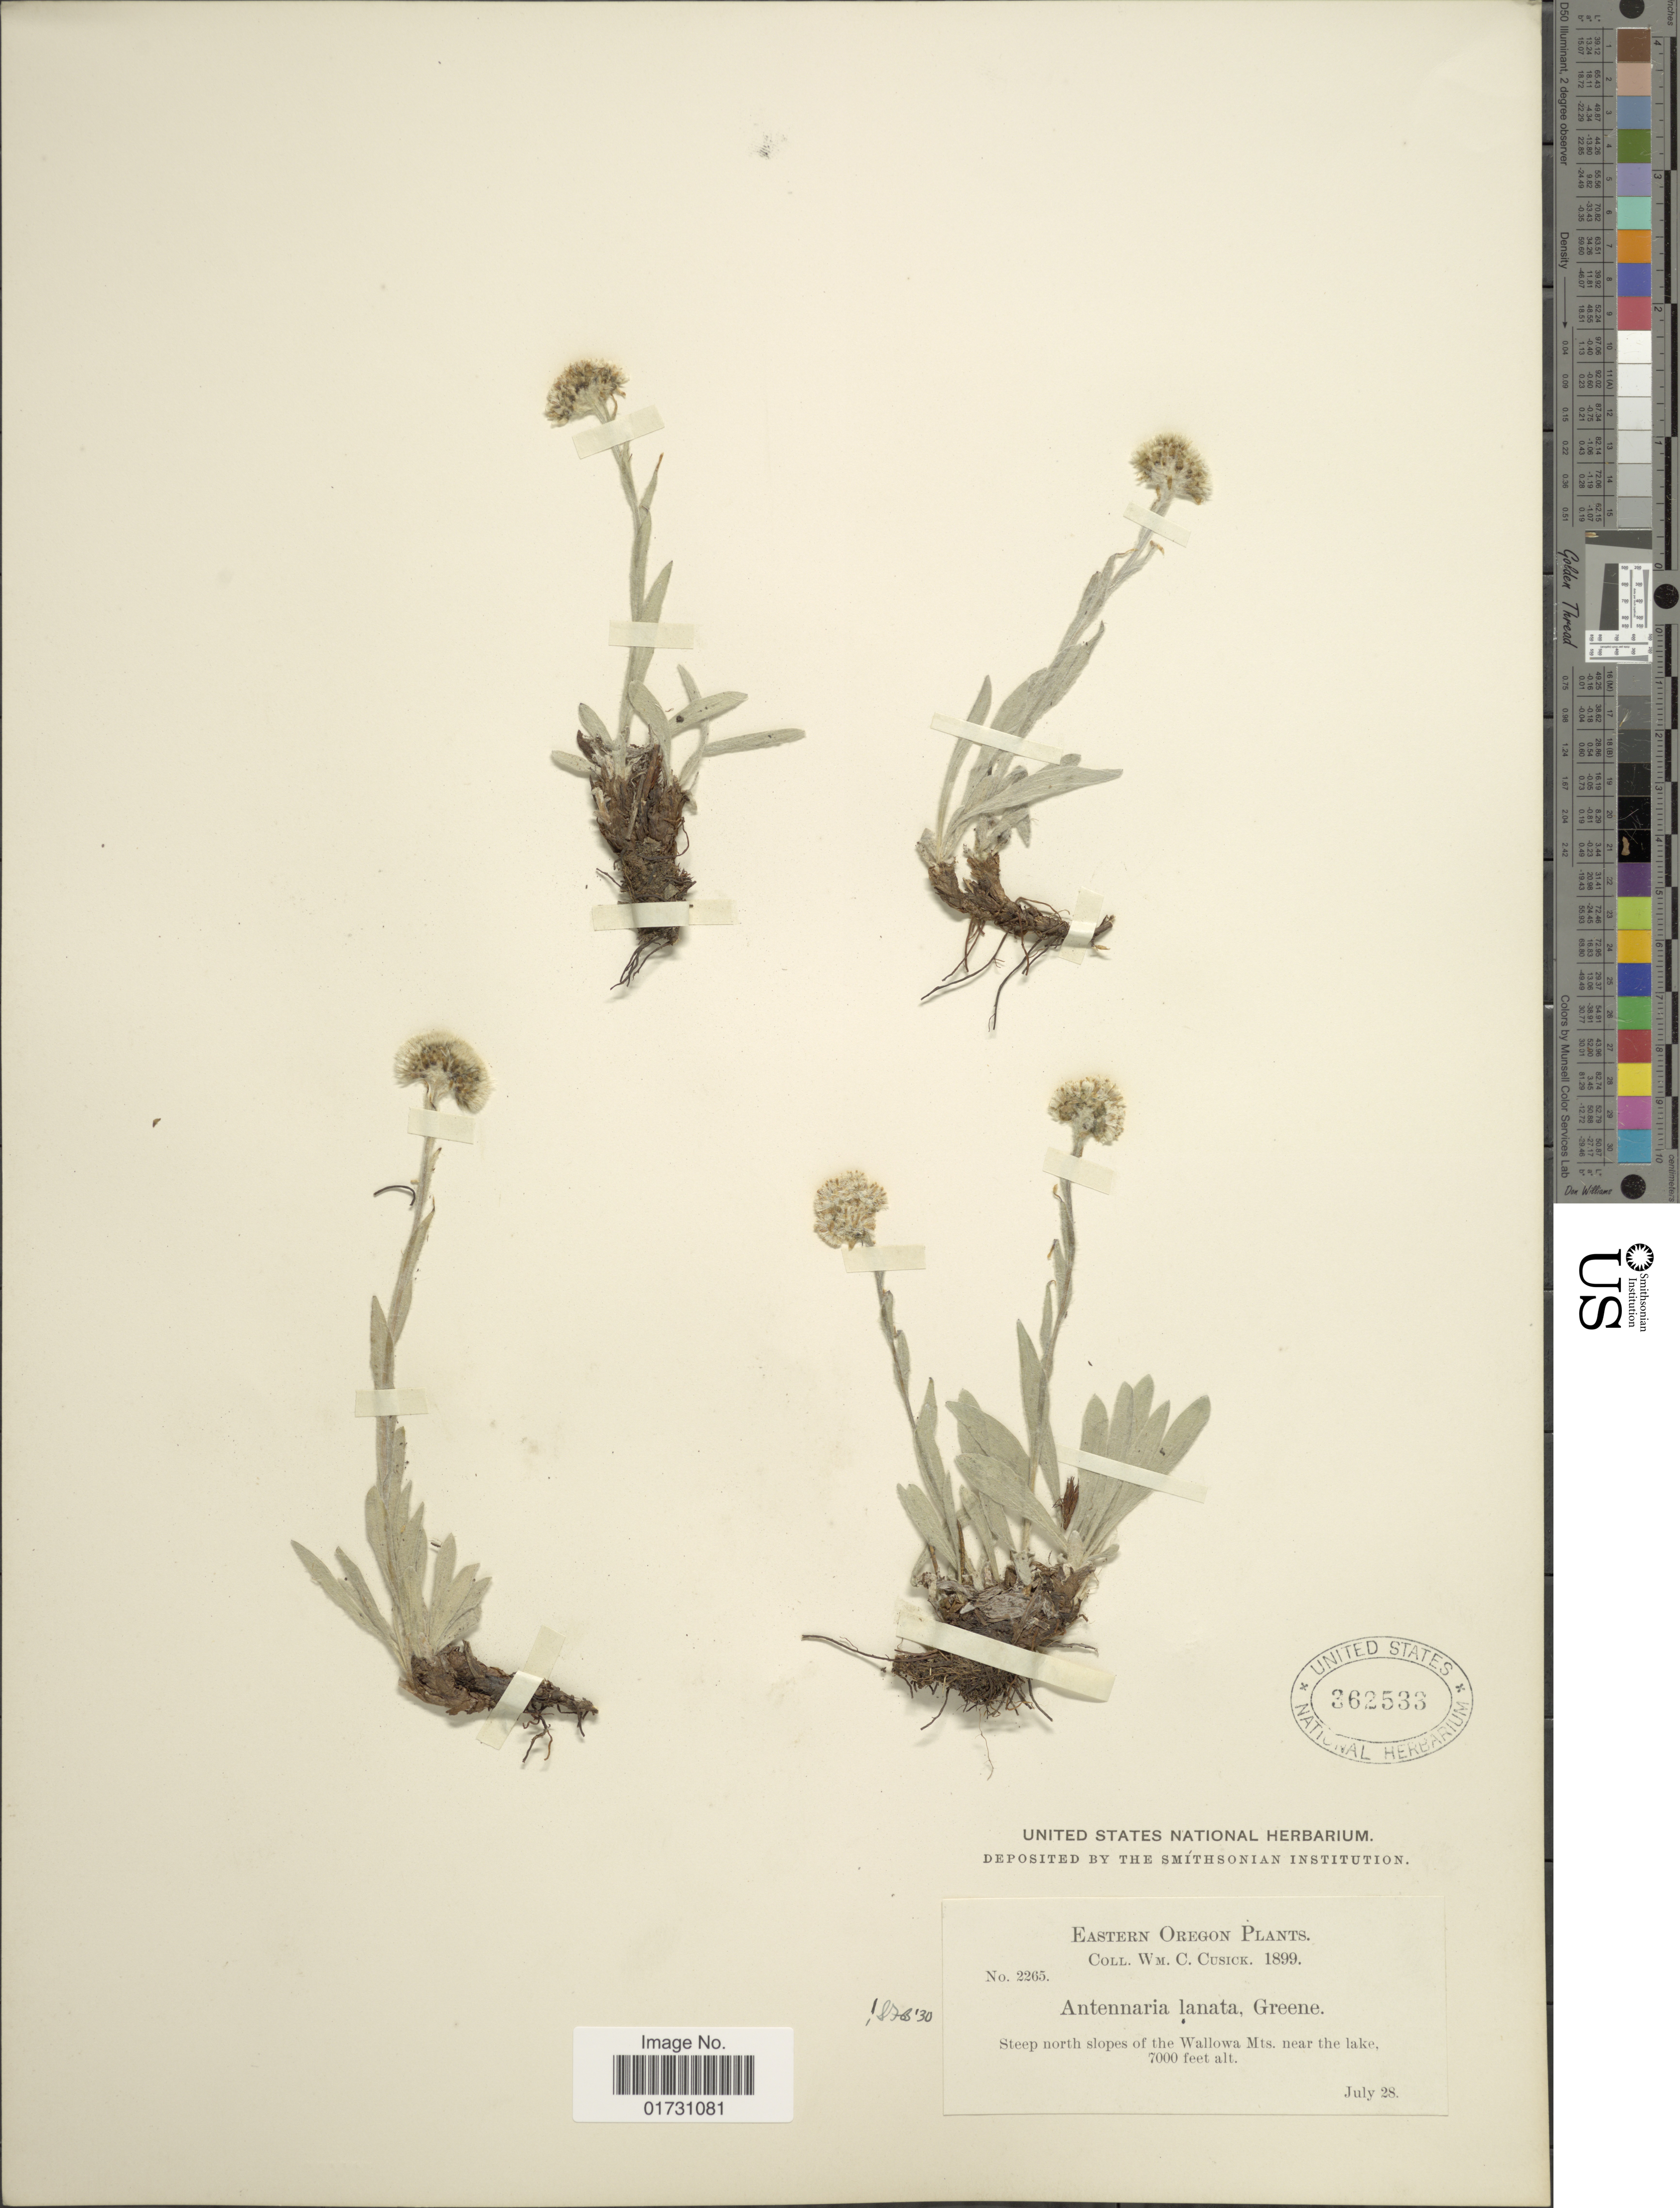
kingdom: Plantae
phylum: Tracheophyta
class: Magnoliopsida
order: Asterales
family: Asteraceae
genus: Antennaria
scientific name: Antennaria lanata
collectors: W. C. Cusick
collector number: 2265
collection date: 1899-07-28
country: United States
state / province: Oregon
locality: Eastern Oregon, Steep north slopes of the Wallowa Mts., Near the lake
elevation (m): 2134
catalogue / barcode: US 362533